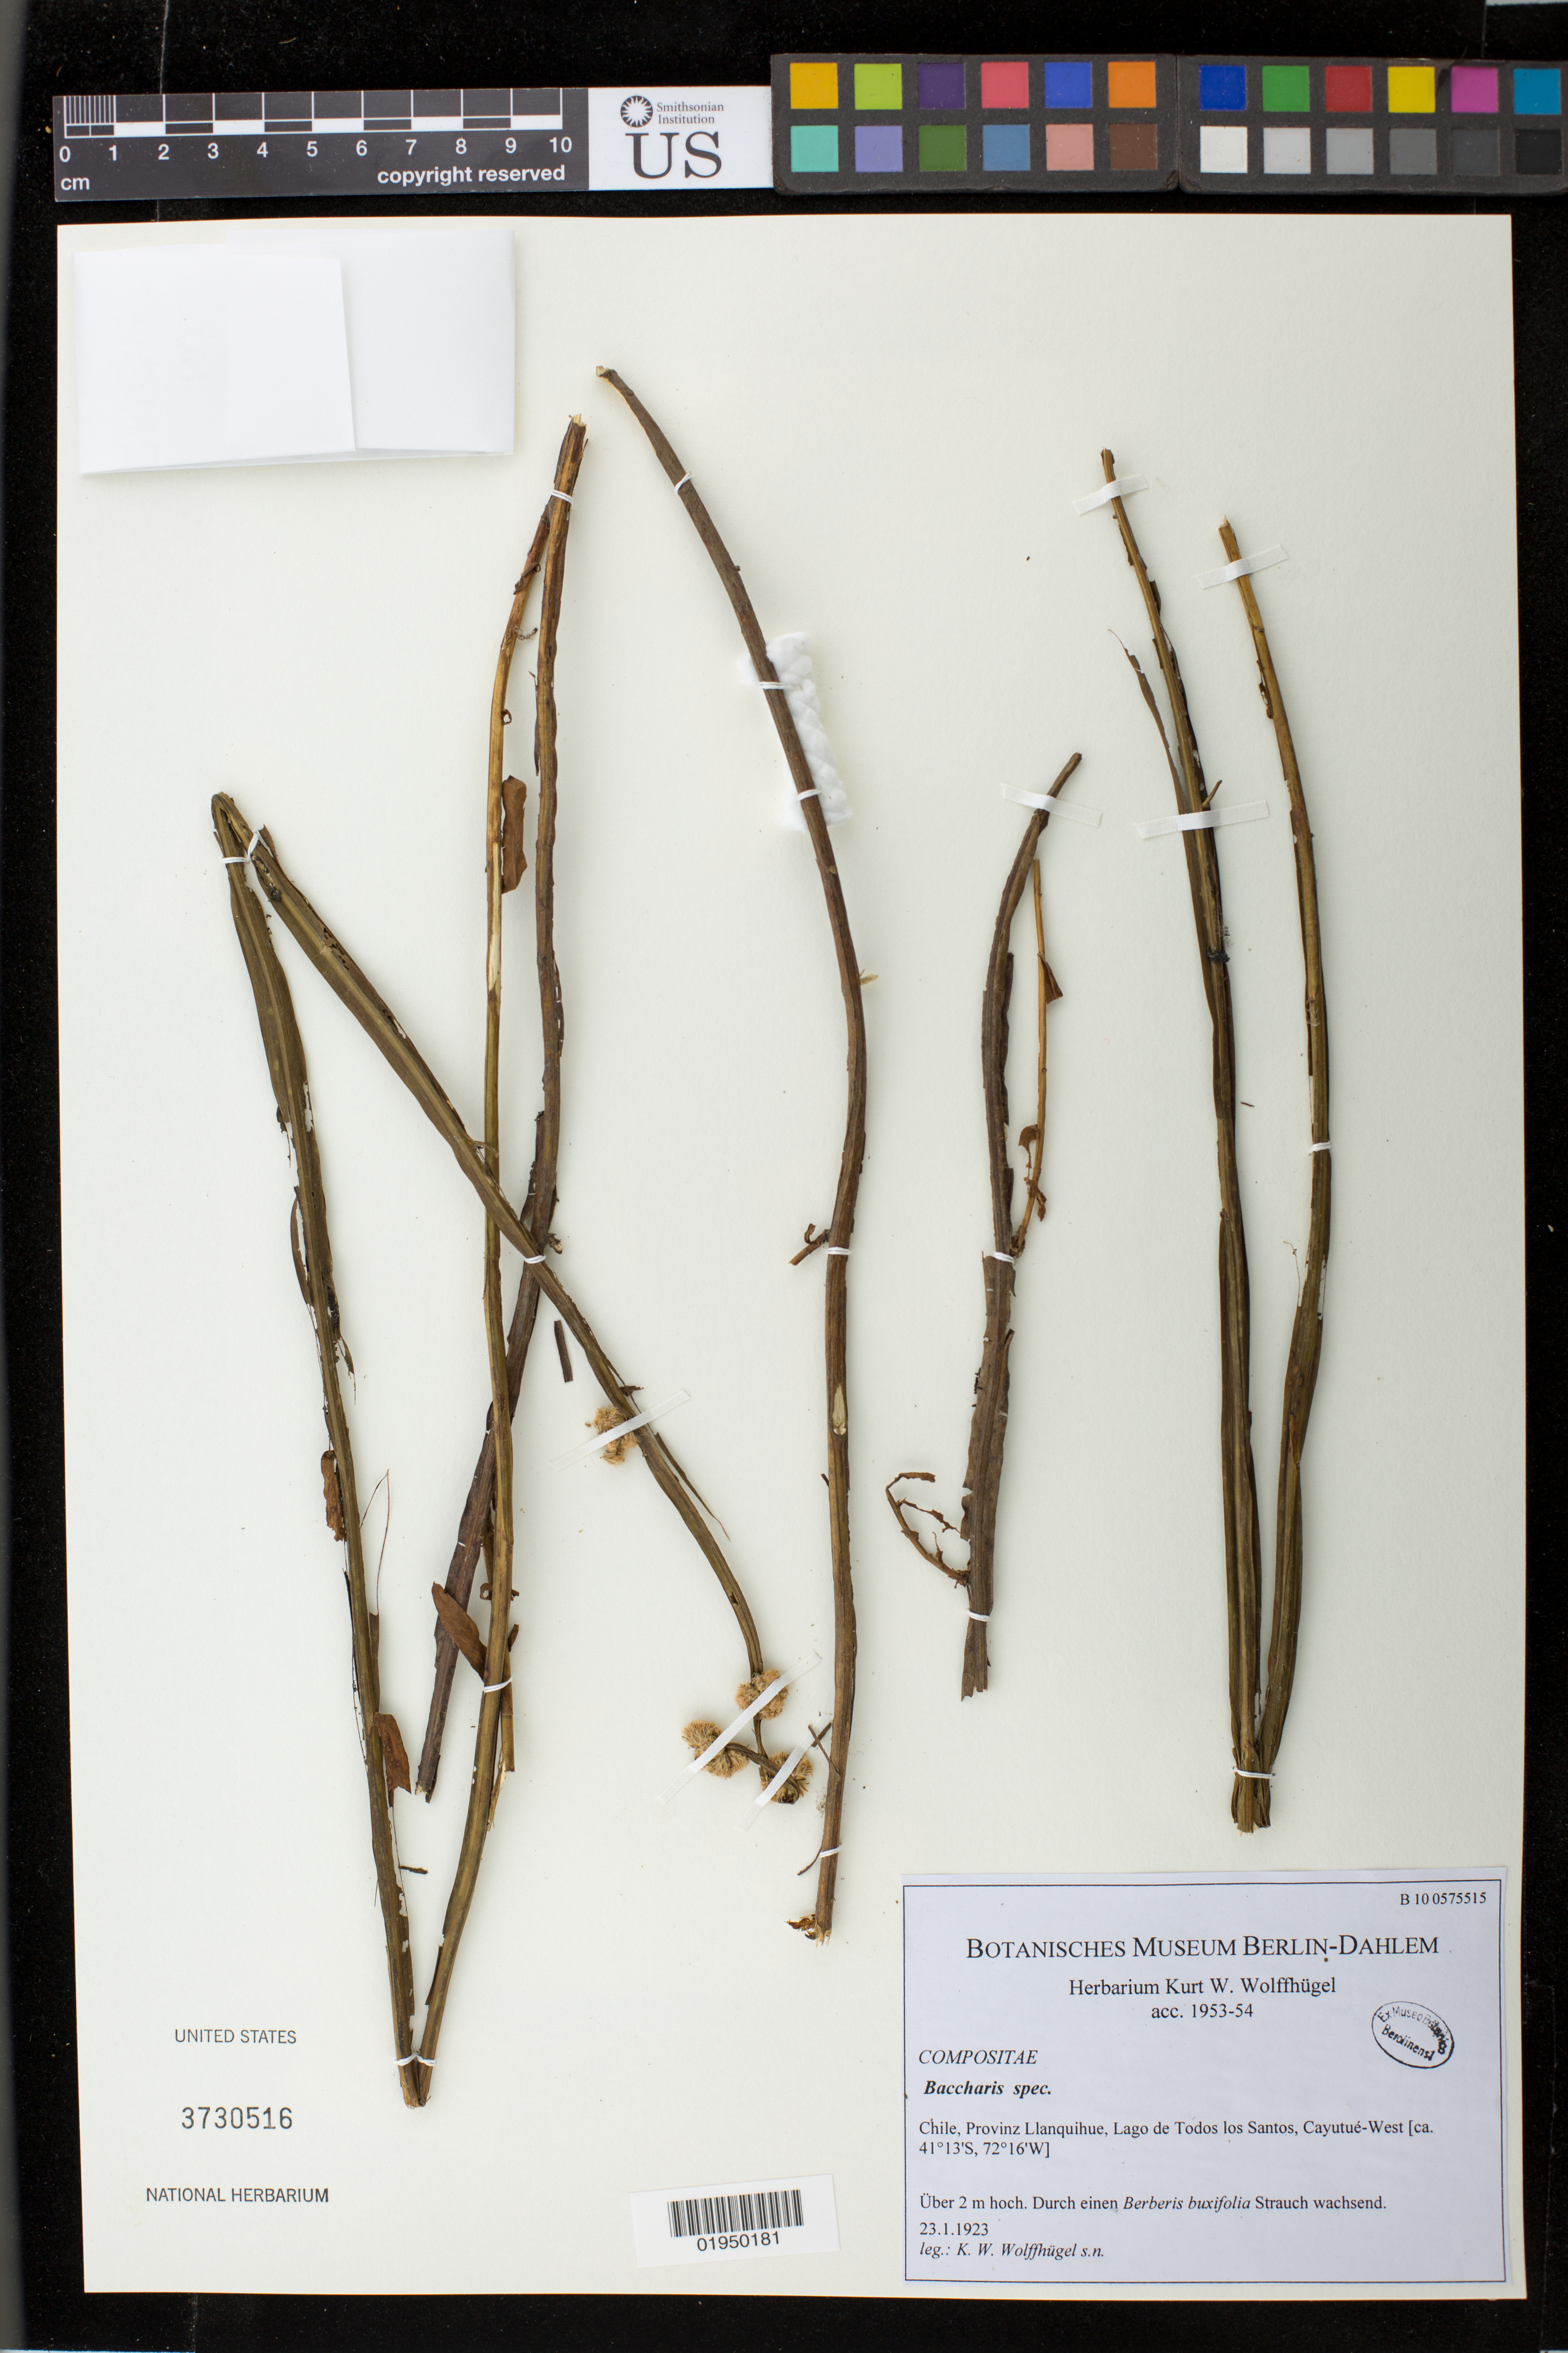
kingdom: Plantae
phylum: Tracheophyta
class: Magnoliopsida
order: Asterales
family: Asteraceae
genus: Baccharis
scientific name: Baccharis sp.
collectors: K. Wolffhugel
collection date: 1923-01-23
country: Chile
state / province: Los Lagos (X)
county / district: Llanquihue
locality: Lago de Todos Los Santos, Cayutue-West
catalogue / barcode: US 3730516